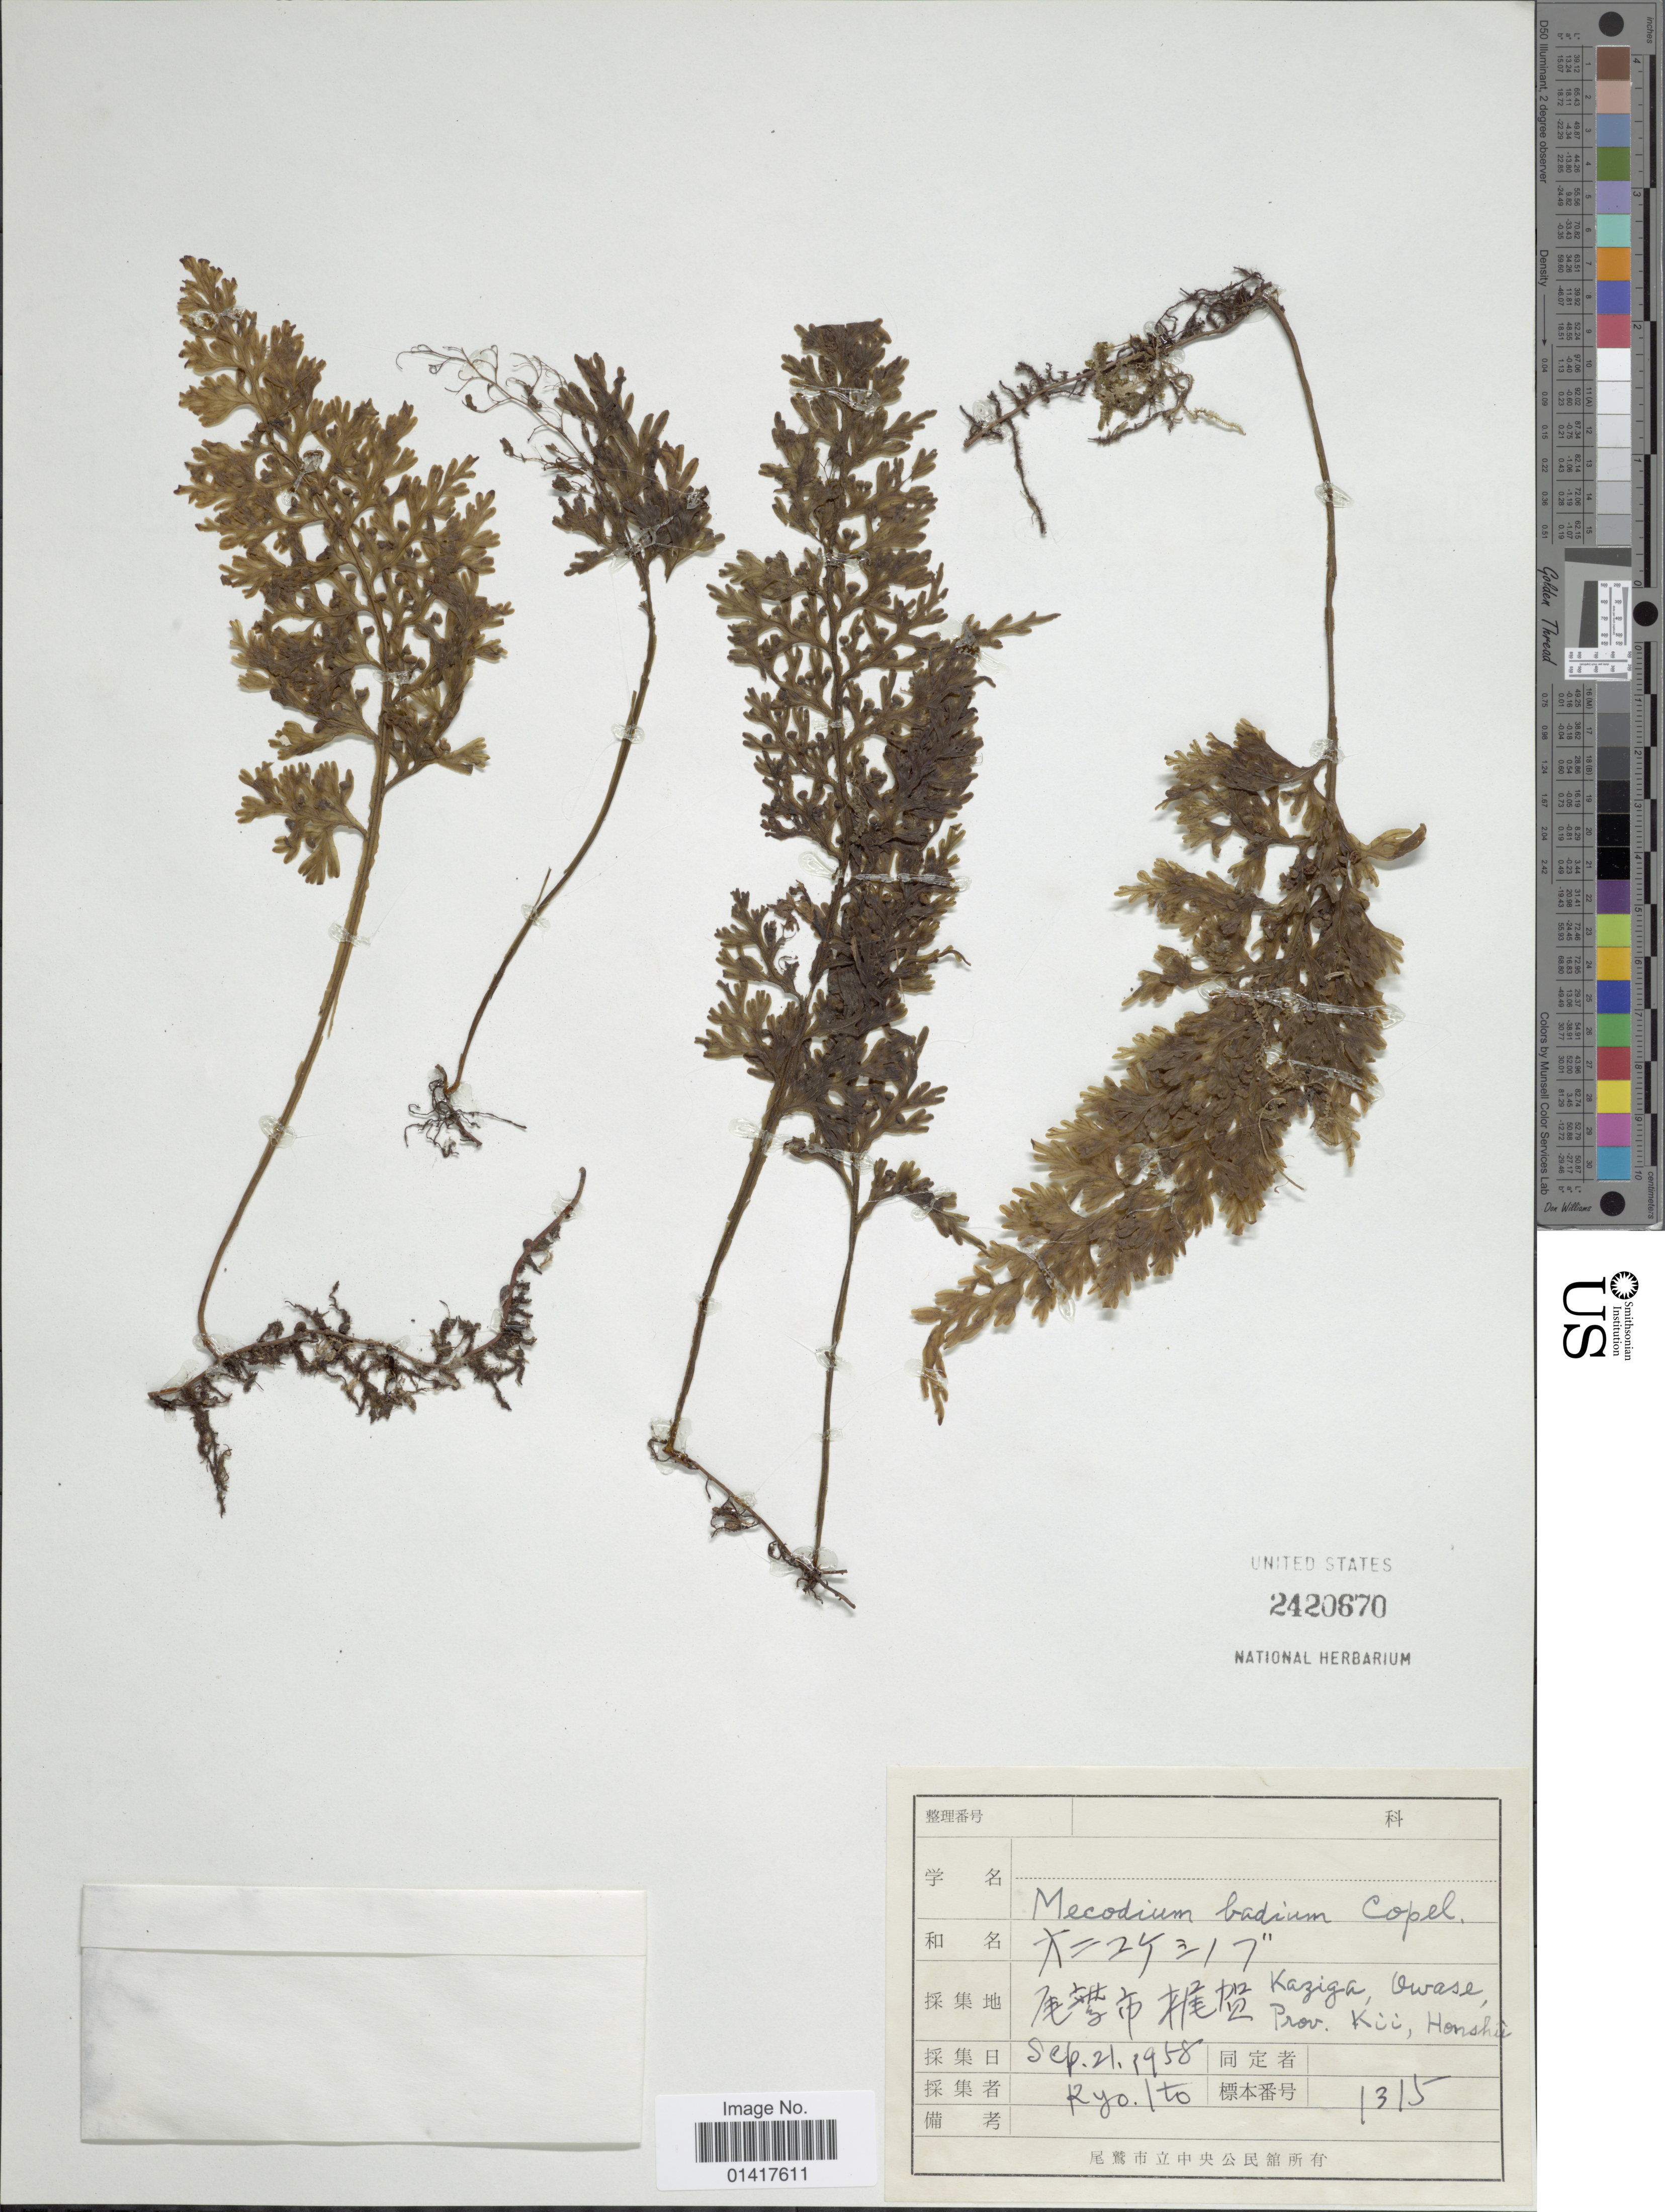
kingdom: Plantae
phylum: Tracheophyta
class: Polypodiopsida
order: Hymenophyllales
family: Hymenophyllaceae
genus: Hymenophyllum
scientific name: Hymenophyllum badium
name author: Hook. & Grev.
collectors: R. Ito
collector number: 1315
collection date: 1958-09-21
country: Japan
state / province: Mie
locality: Kaziga, Owase. Prov. Kii, Honshu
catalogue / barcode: US 2420670